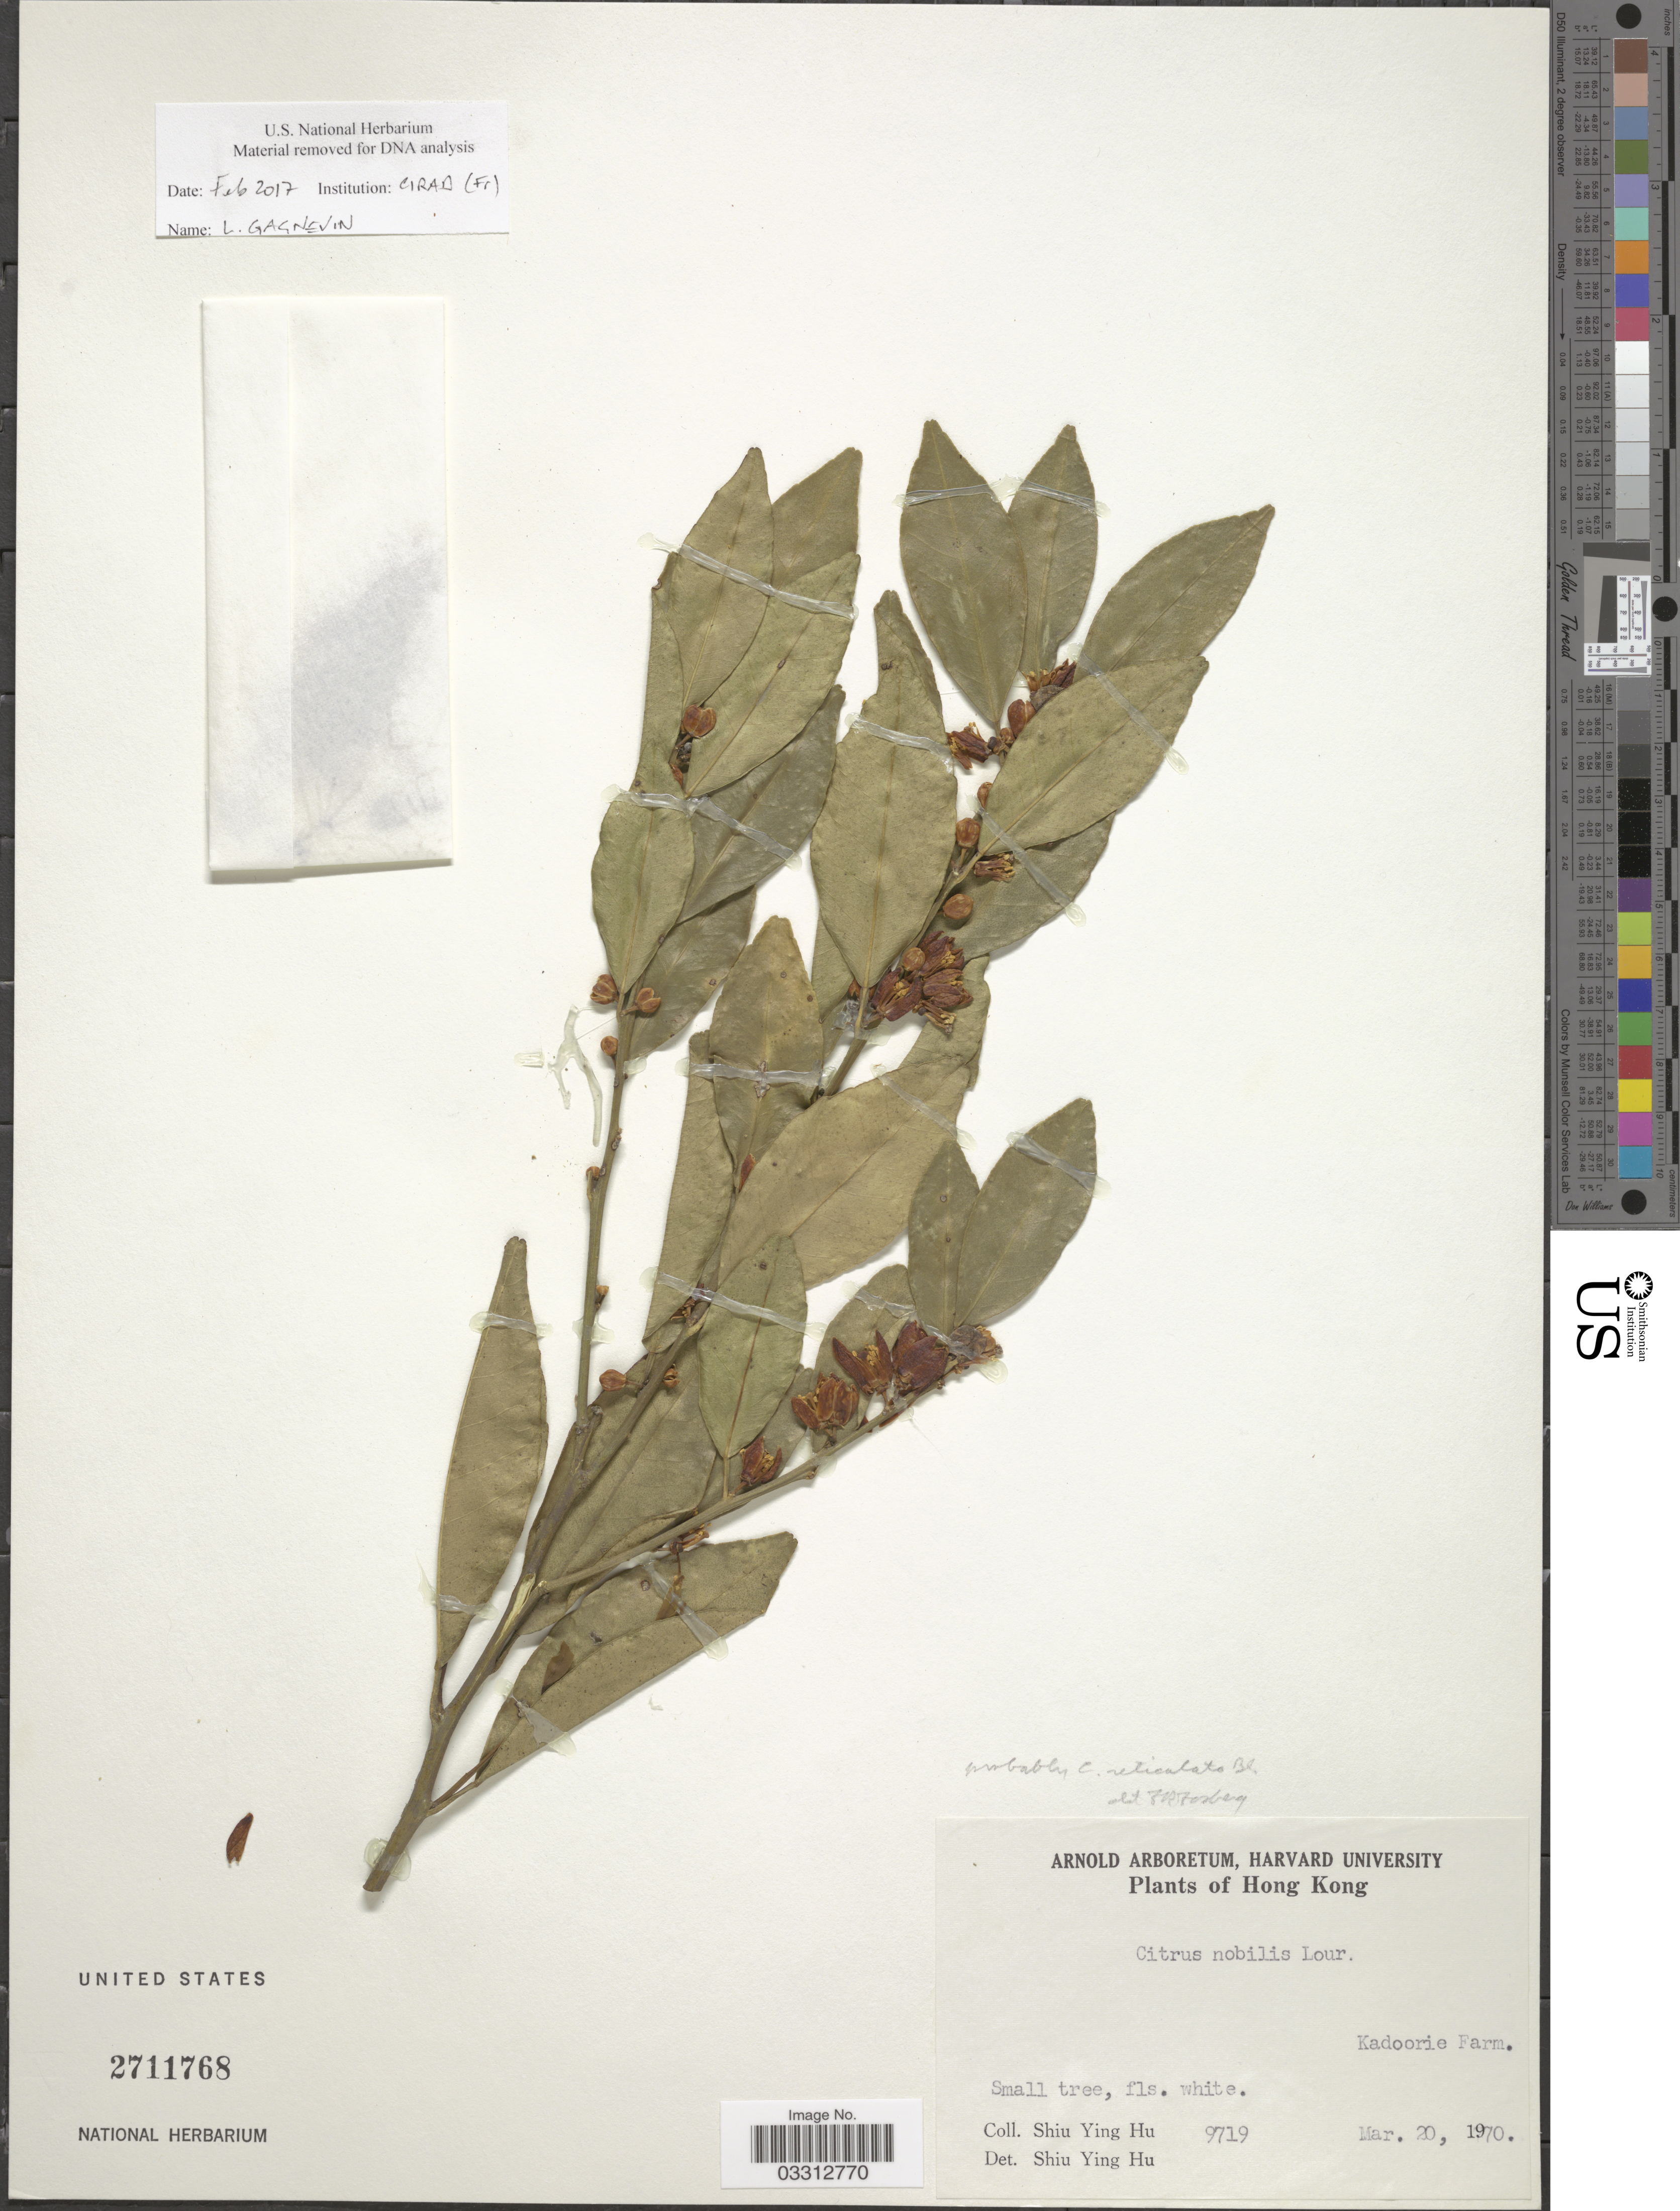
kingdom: Plantae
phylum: Tracheophyta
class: Magnoliopsida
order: Sapindales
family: Rutaceae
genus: Citrus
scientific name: Citrus reticulata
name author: Blanco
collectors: S. Y. Hu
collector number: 9719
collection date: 1970-03-20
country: China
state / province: Hong Kong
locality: Kadoorie Farm.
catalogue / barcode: US 2711768